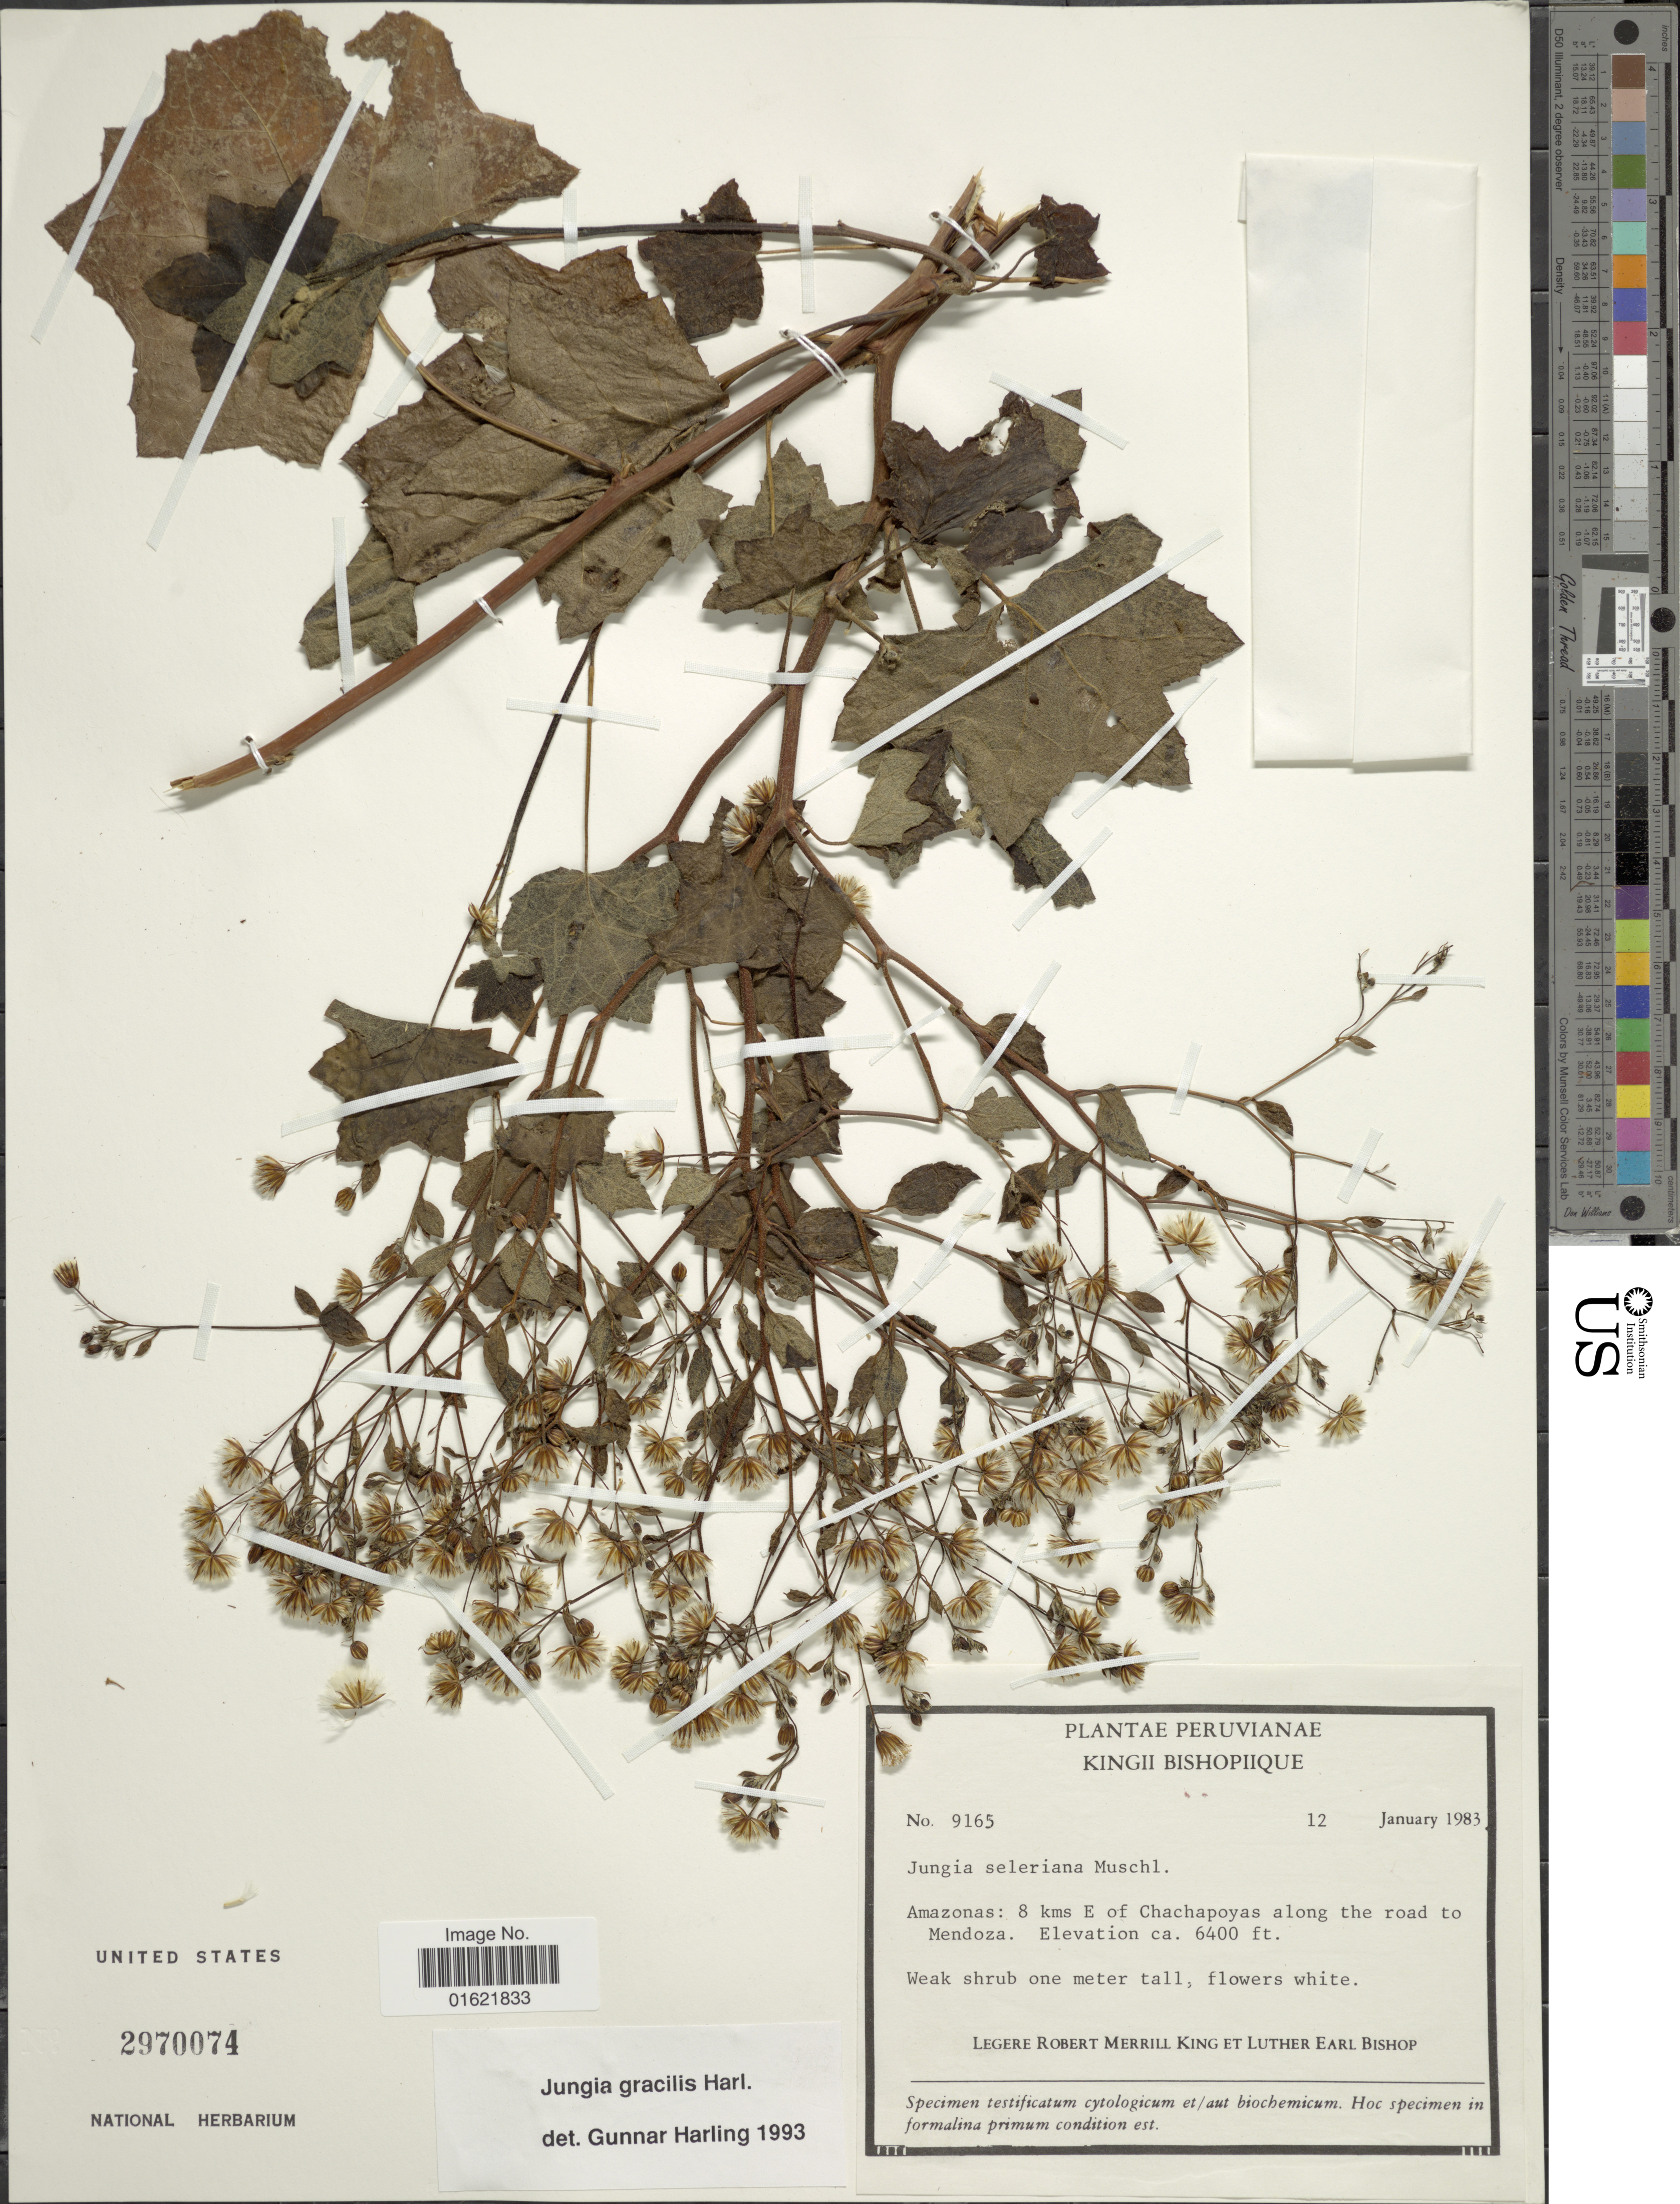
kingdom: Plantae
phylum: Tracheophyta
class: Magnoliopsida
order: Asterales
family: Asteraceae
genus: Jungia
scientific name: Jungia gracilis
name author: Harling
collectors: R. M. King & L. E. Bishop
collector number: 9165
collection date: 1983-01-12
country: Peru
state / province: Amazonas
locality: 8 kms E of Chachapoyas along the road to Mendoza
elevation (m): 1951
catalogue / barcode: US 2970074